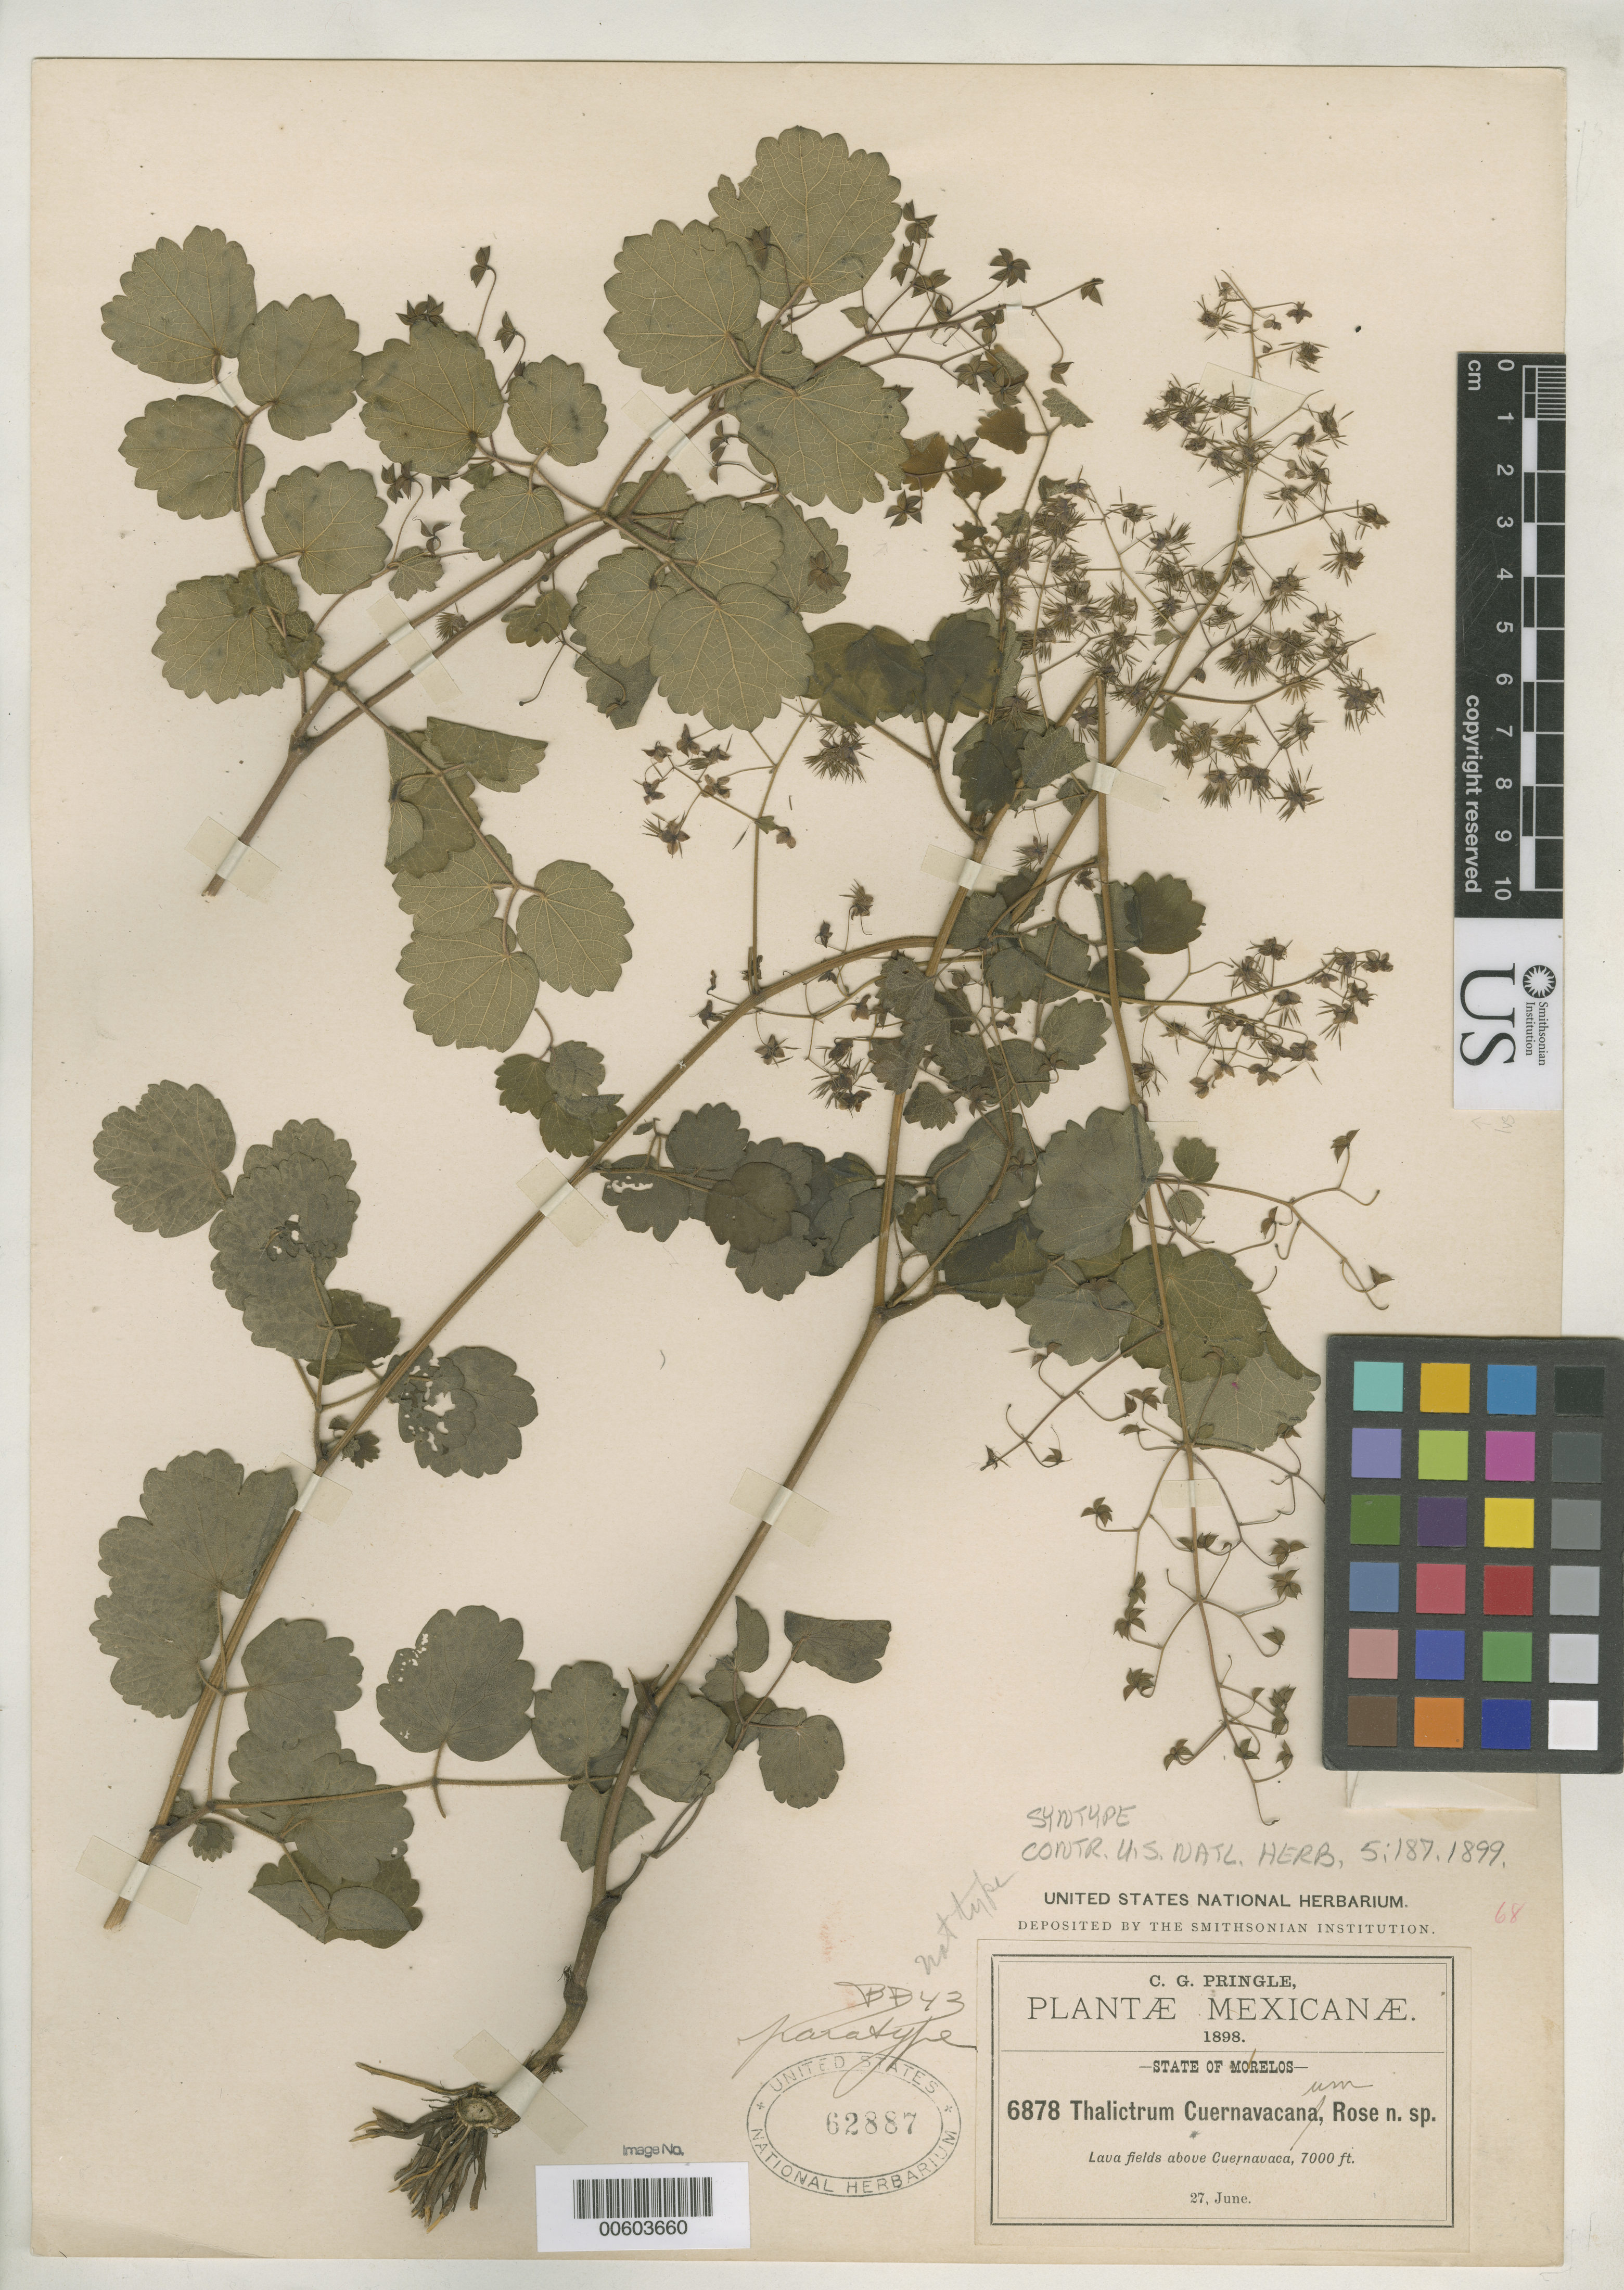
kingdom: Plantae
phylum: Tracheophyta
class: Magnoliopsida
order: Ranunculales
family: Ranunculaceae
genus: Thalictrum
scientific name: Thalictrum cuernavacanum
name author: Rose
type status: Syntype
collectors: C. G. Pringle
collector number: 6878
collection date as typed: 27 Jun 1898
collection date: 1898-06-27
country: Mexico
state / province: Morelos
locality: Lava fields above Cuernavaca.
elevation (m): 2134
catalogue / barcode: US 62887